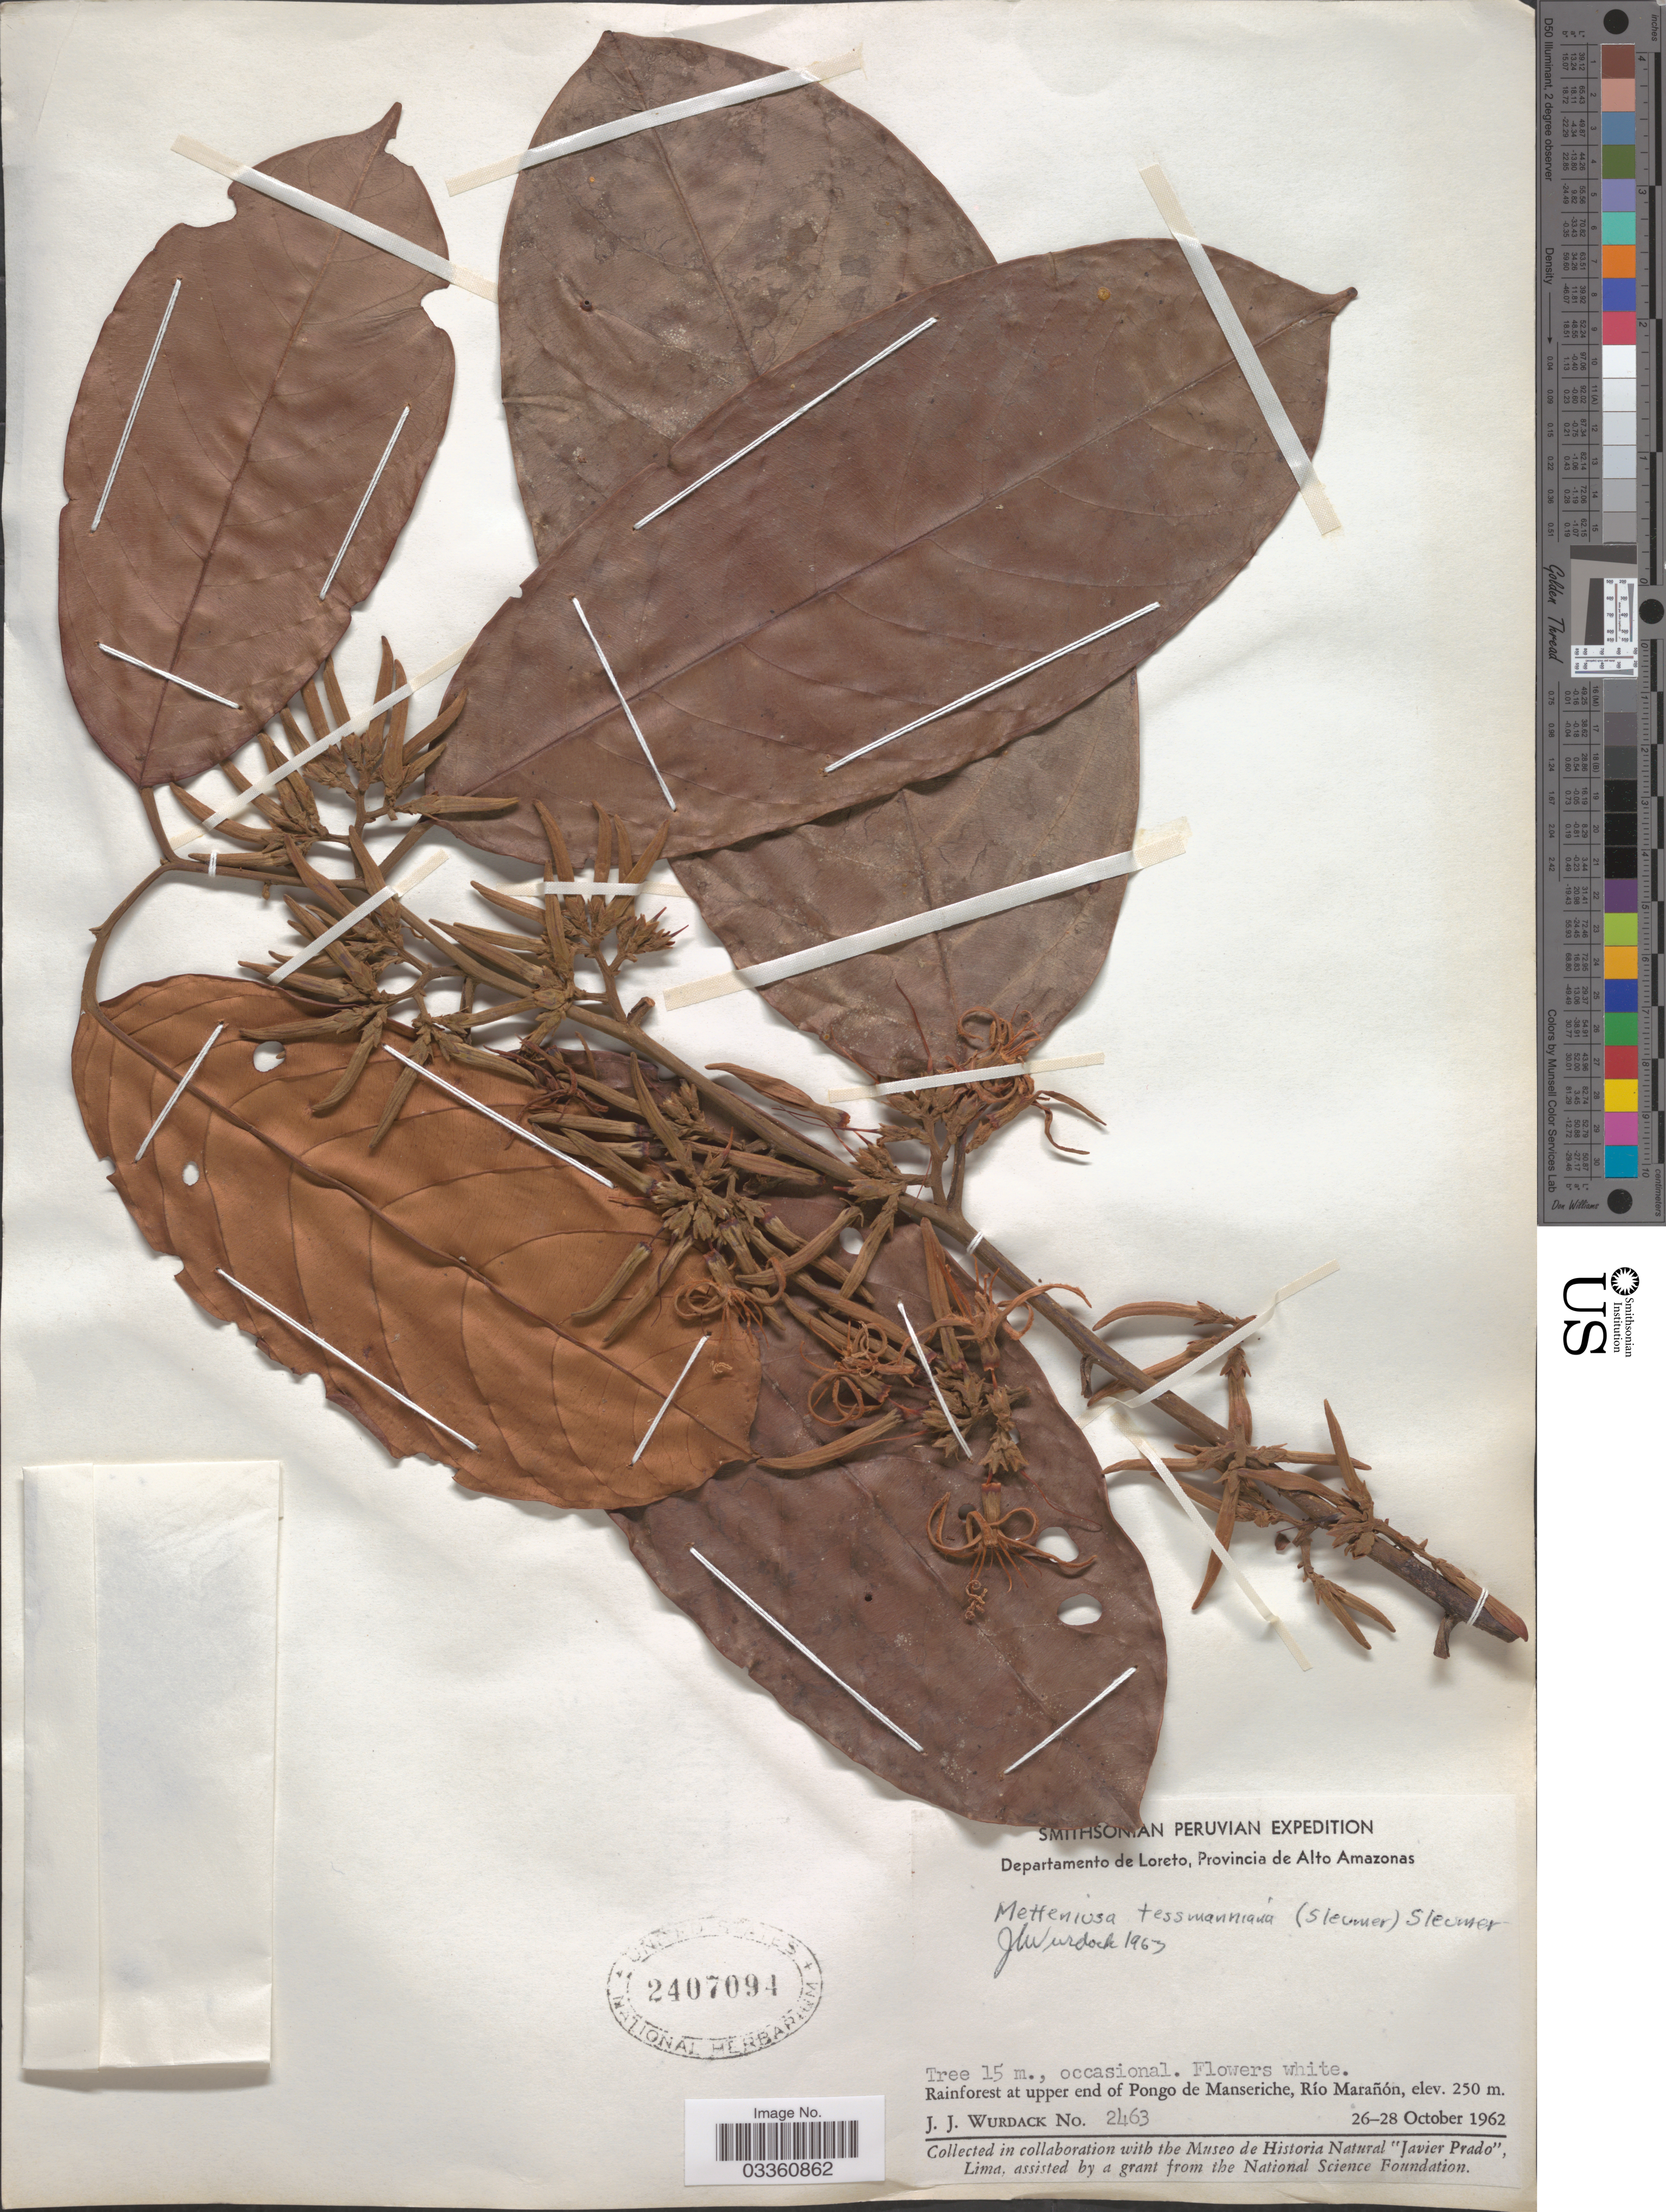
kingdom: Plantae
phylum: Tracheophyta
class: Magnoliopsida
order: Metteniusales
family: Metteniusaceae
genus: Metteniusa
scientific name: Metteniusa tessmanniana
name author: (Sleumer) Sleumer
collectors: J. J. Wurdack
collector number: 2463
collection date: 1962-10-26/1962-10-28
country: Peru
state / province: Loreto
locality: Departamento de Loreto, Provincia de Alto Amazonas. Rainforest at upper end of Pongo de Manseriche, Río Marañón.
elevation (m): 250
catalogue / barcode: US 2407094